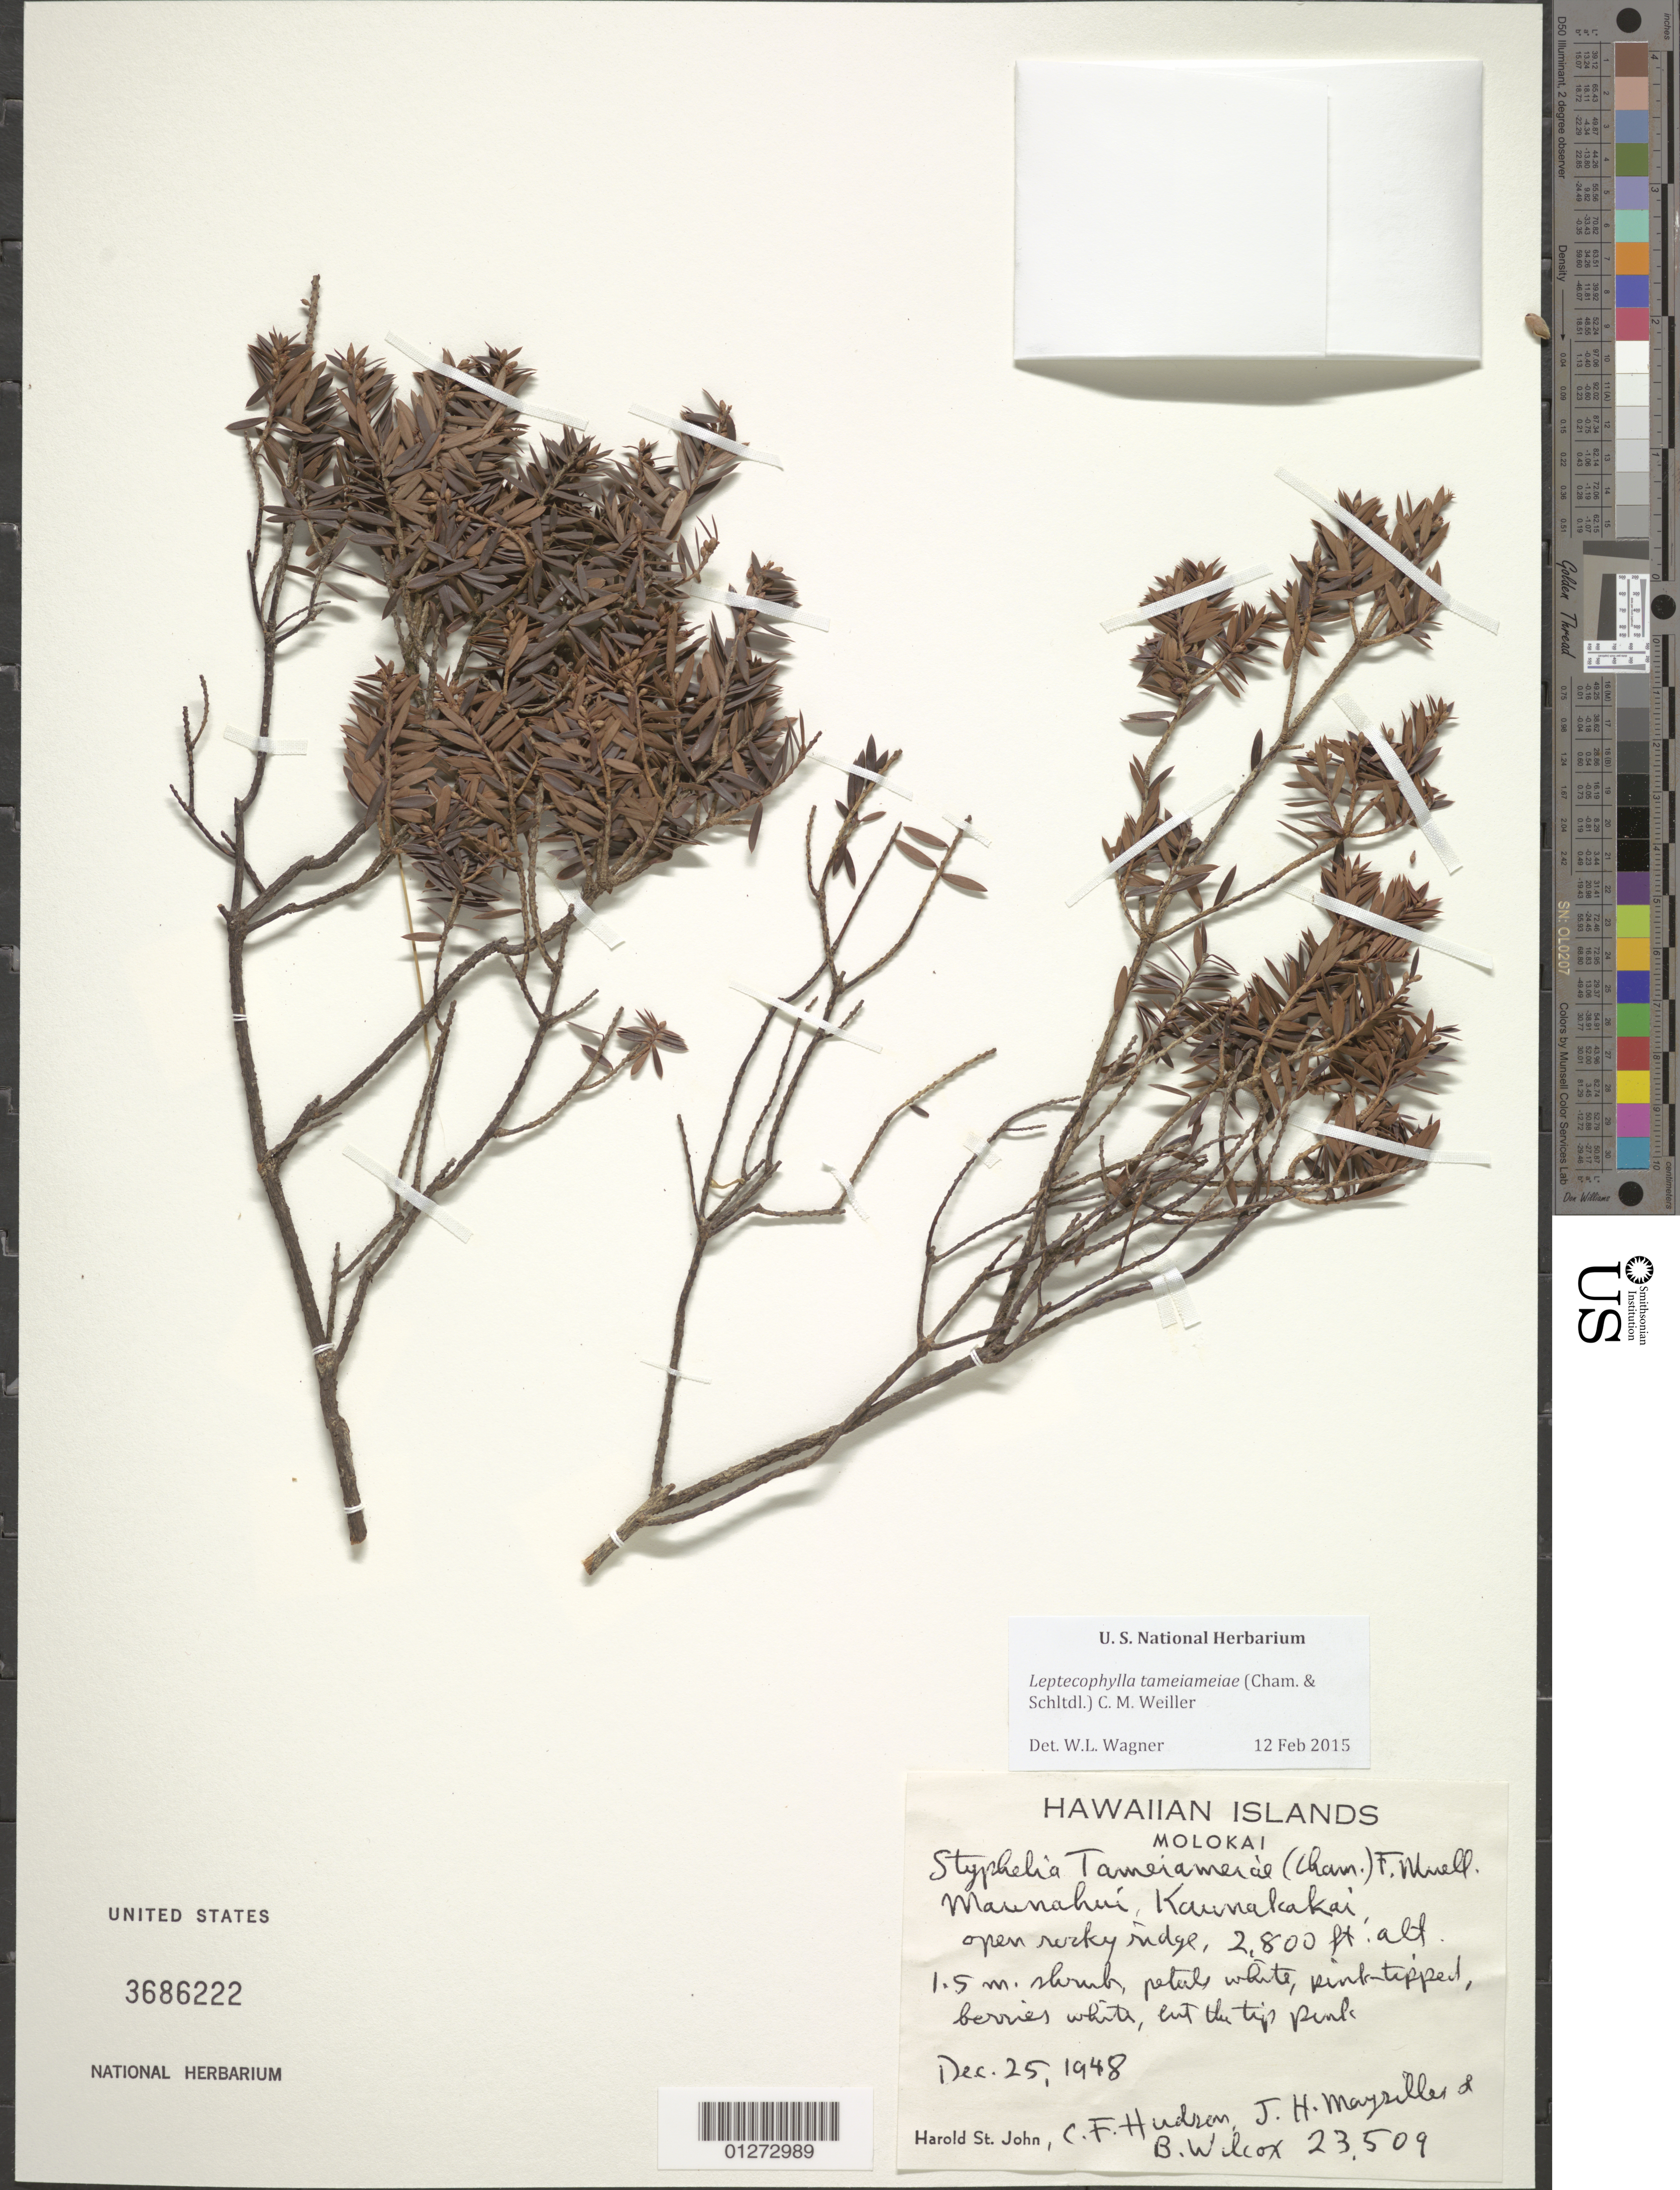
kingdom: Plantae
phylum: Tracheophyta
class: Magnoliopsida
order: Ericales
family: Ericaceae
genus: Leptecophylla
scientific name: Leptecophylla tameiameiae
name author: (Cham. & Schltdl.) C.M. Weiller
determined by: Wagner, W. L., (BOT), Smithsonian Institution - National Museum of Natural History (UNITED STATES)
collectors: H. St. John, C. F. Hudson, J. Maysilles & B. Wilcox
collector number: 23509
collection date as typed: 25 Dec 1948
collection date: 1948-12-25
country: United States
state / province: Hawaii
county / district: Maui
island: Moloka'i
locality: Maunahui, Kaunakakai.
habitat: Open rocky ridge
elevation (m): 853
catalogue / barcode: US 3686222